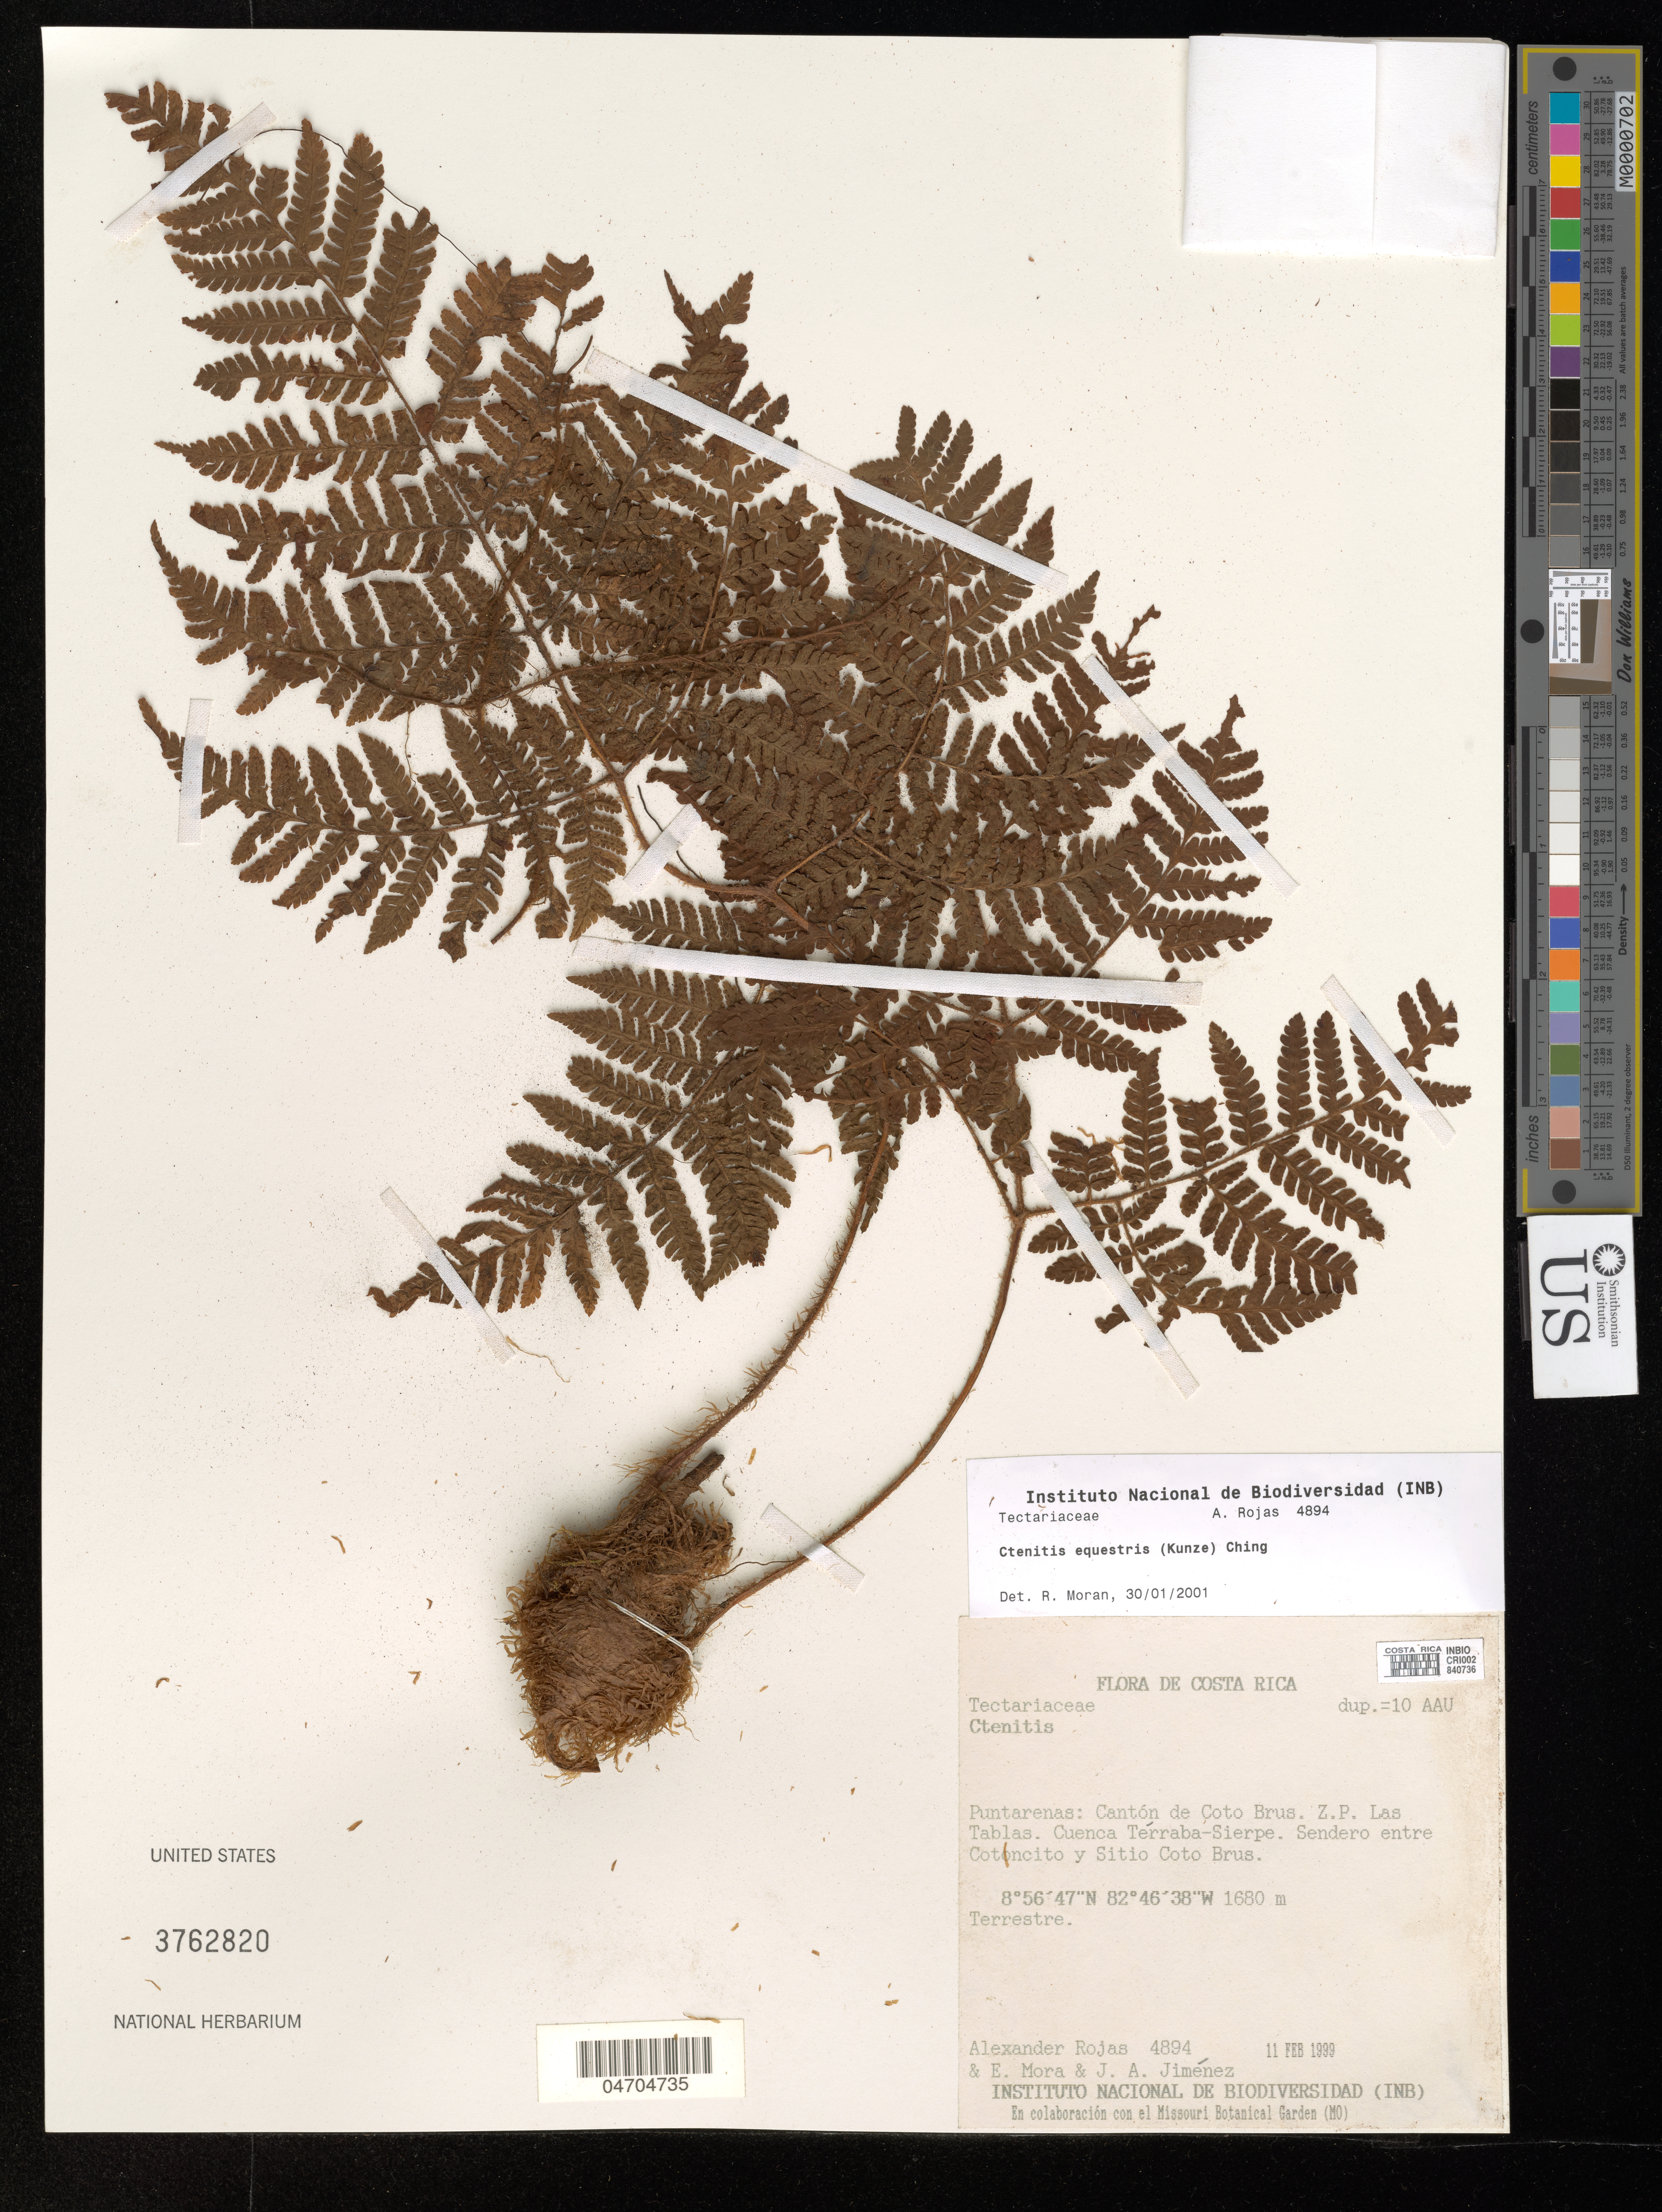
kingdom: Plantae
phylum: Tracheophyta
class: Polypodiopsida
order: Polypodiales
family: Dryopteridaceae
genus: Ctenitis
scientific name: Ctenitis equestris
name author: (Kunze) Ching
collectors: A. Rojas, E. Mora & J. Jiménez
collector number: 4894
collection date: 1999-02-11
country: Costa Rica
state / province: Puntarenas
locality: Cantón de Coto Brus. Z. P. Las Tablas. Cuenca Térraba-Sierpe. Sendero entre Cotoncito y Sitio Coto Brus.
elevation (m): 1680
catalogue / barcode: US 3762820